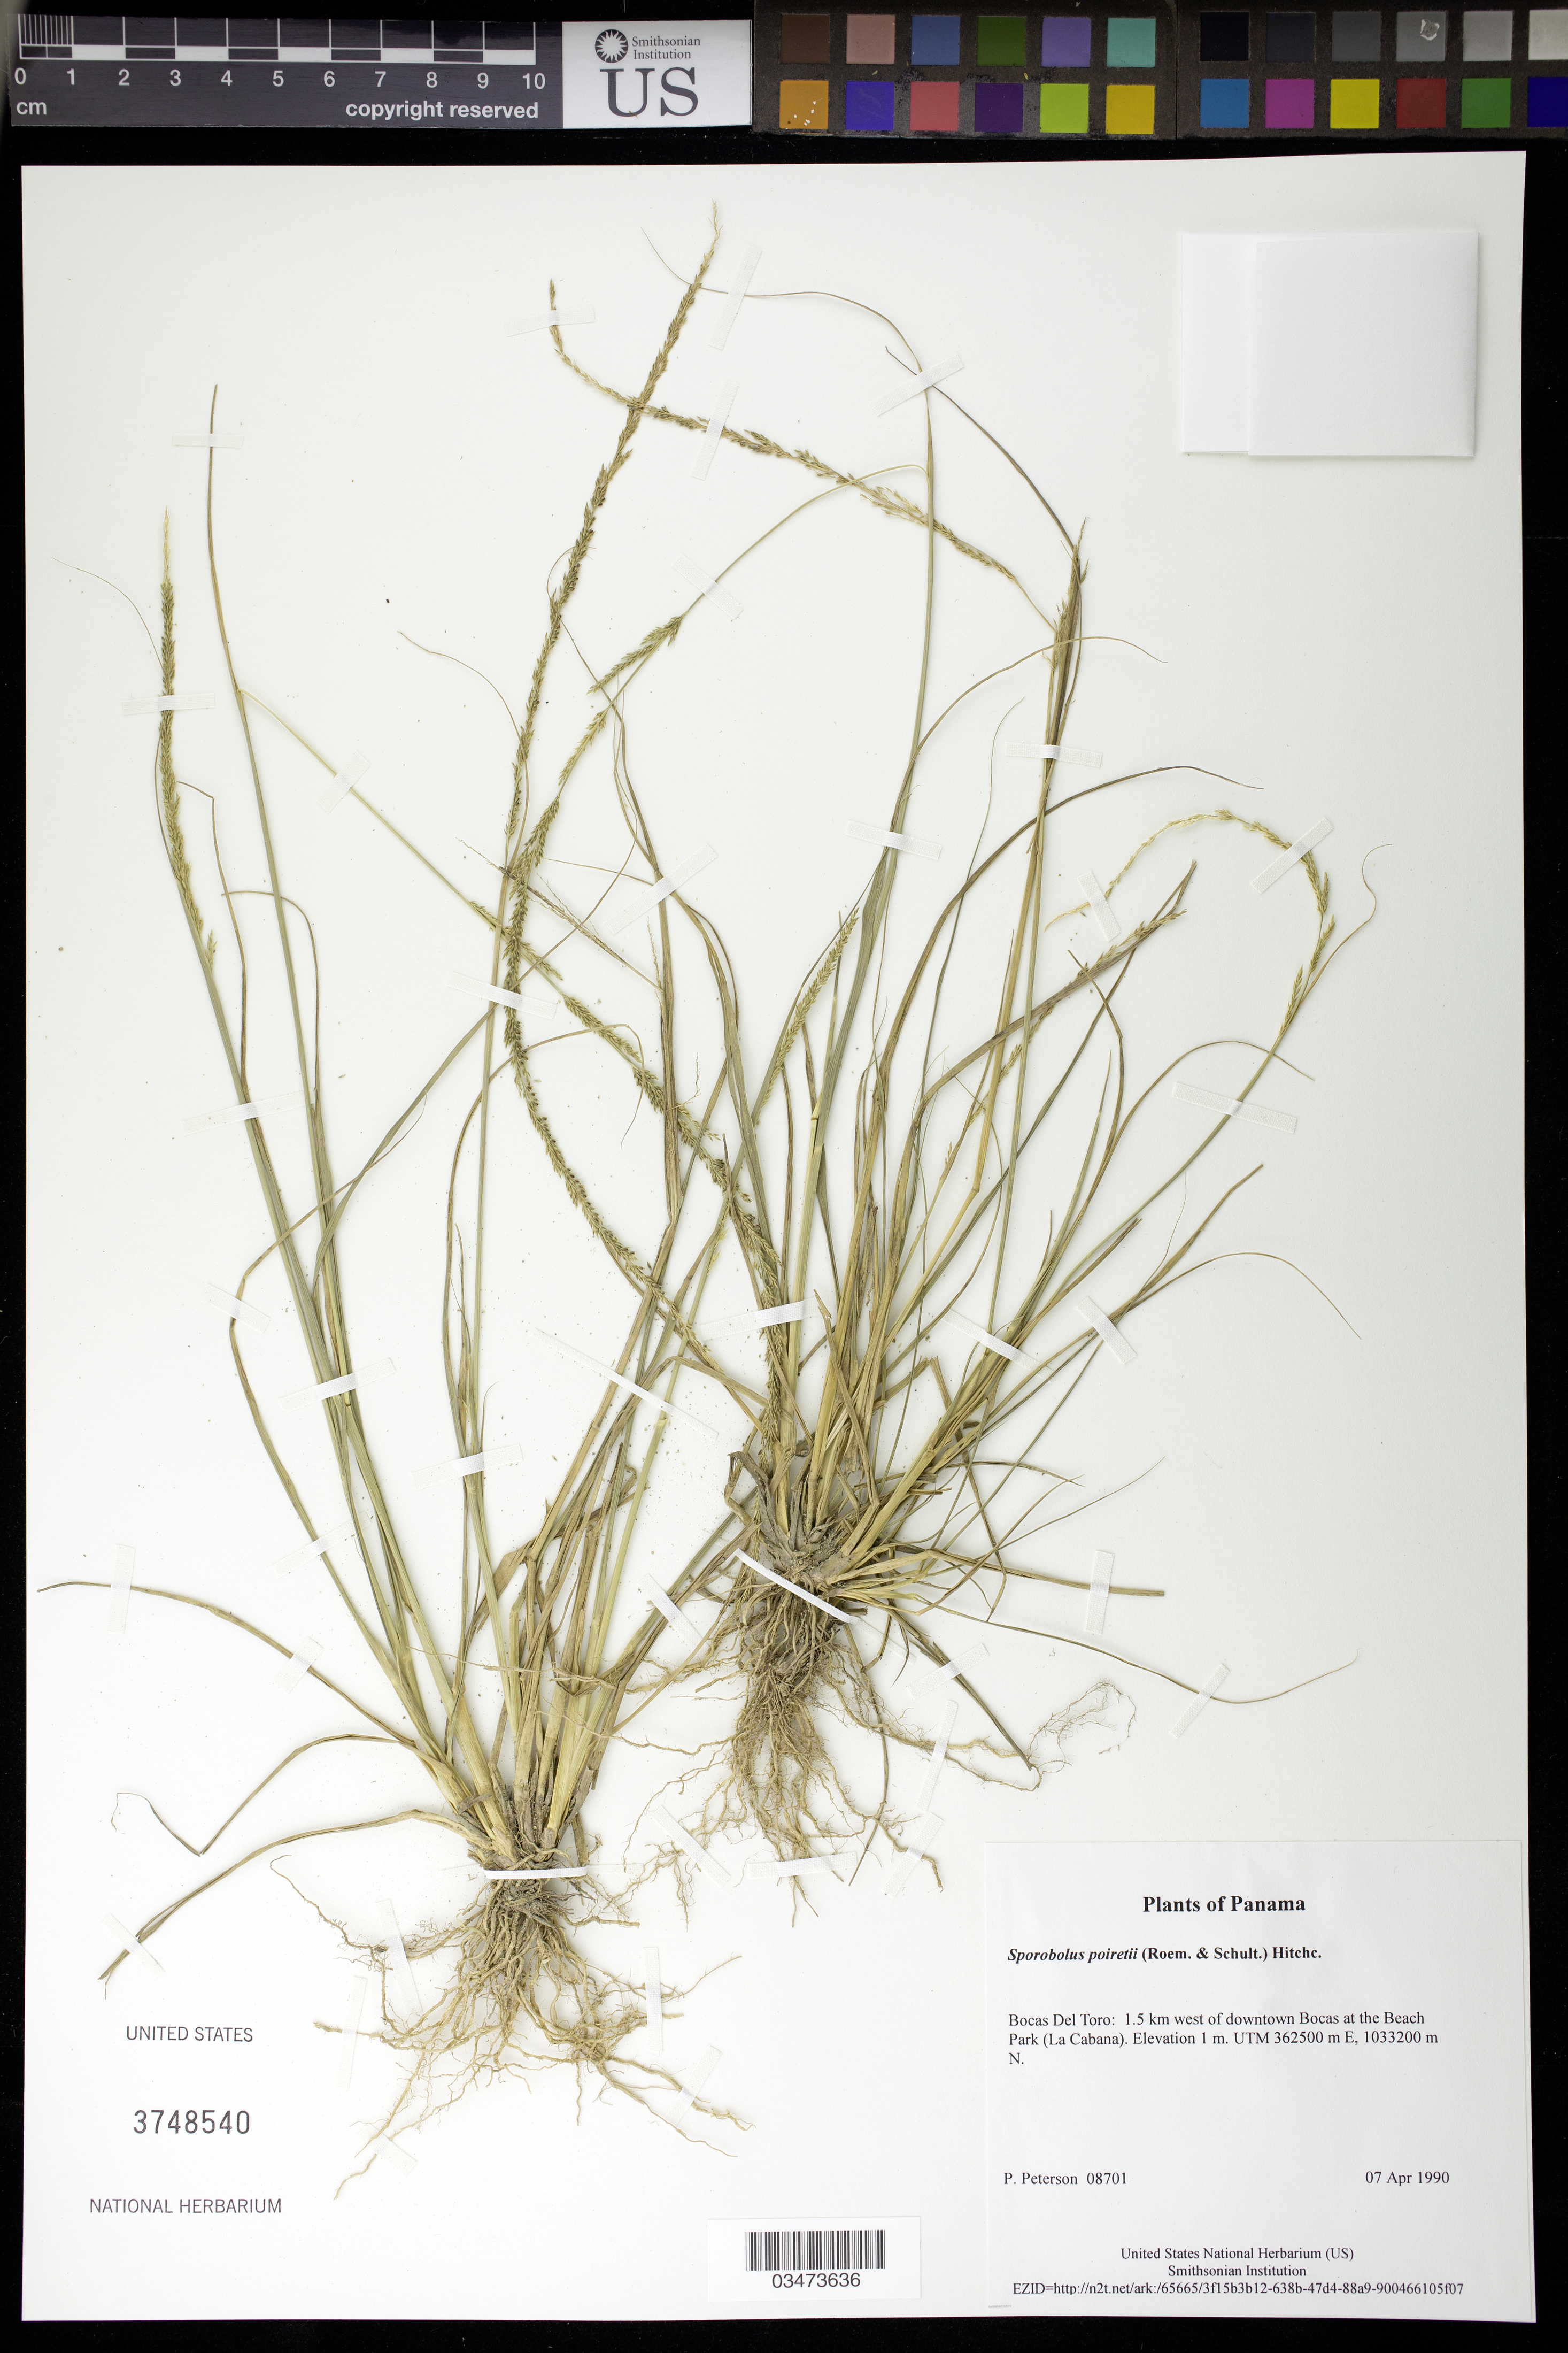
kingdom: Plantae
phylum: Tracheophyta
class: Liliopsida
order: Poales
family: Poaceae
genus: Sporobolus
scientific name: Sporobolus poiretii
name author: (Roem. & Schult.) Hitchc.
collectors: P. M. Peterson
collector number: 08701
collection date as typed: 07 Apr 1990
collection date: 1990-04-07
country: Panama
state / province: Bocas del Toro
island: Colón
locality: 1.5 km west of downtown Bocas at the Beach Park (La Cabana).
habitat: Elevation 1 m. UTM 362500 m E, 1033200 m N.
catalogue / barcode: US 3748540